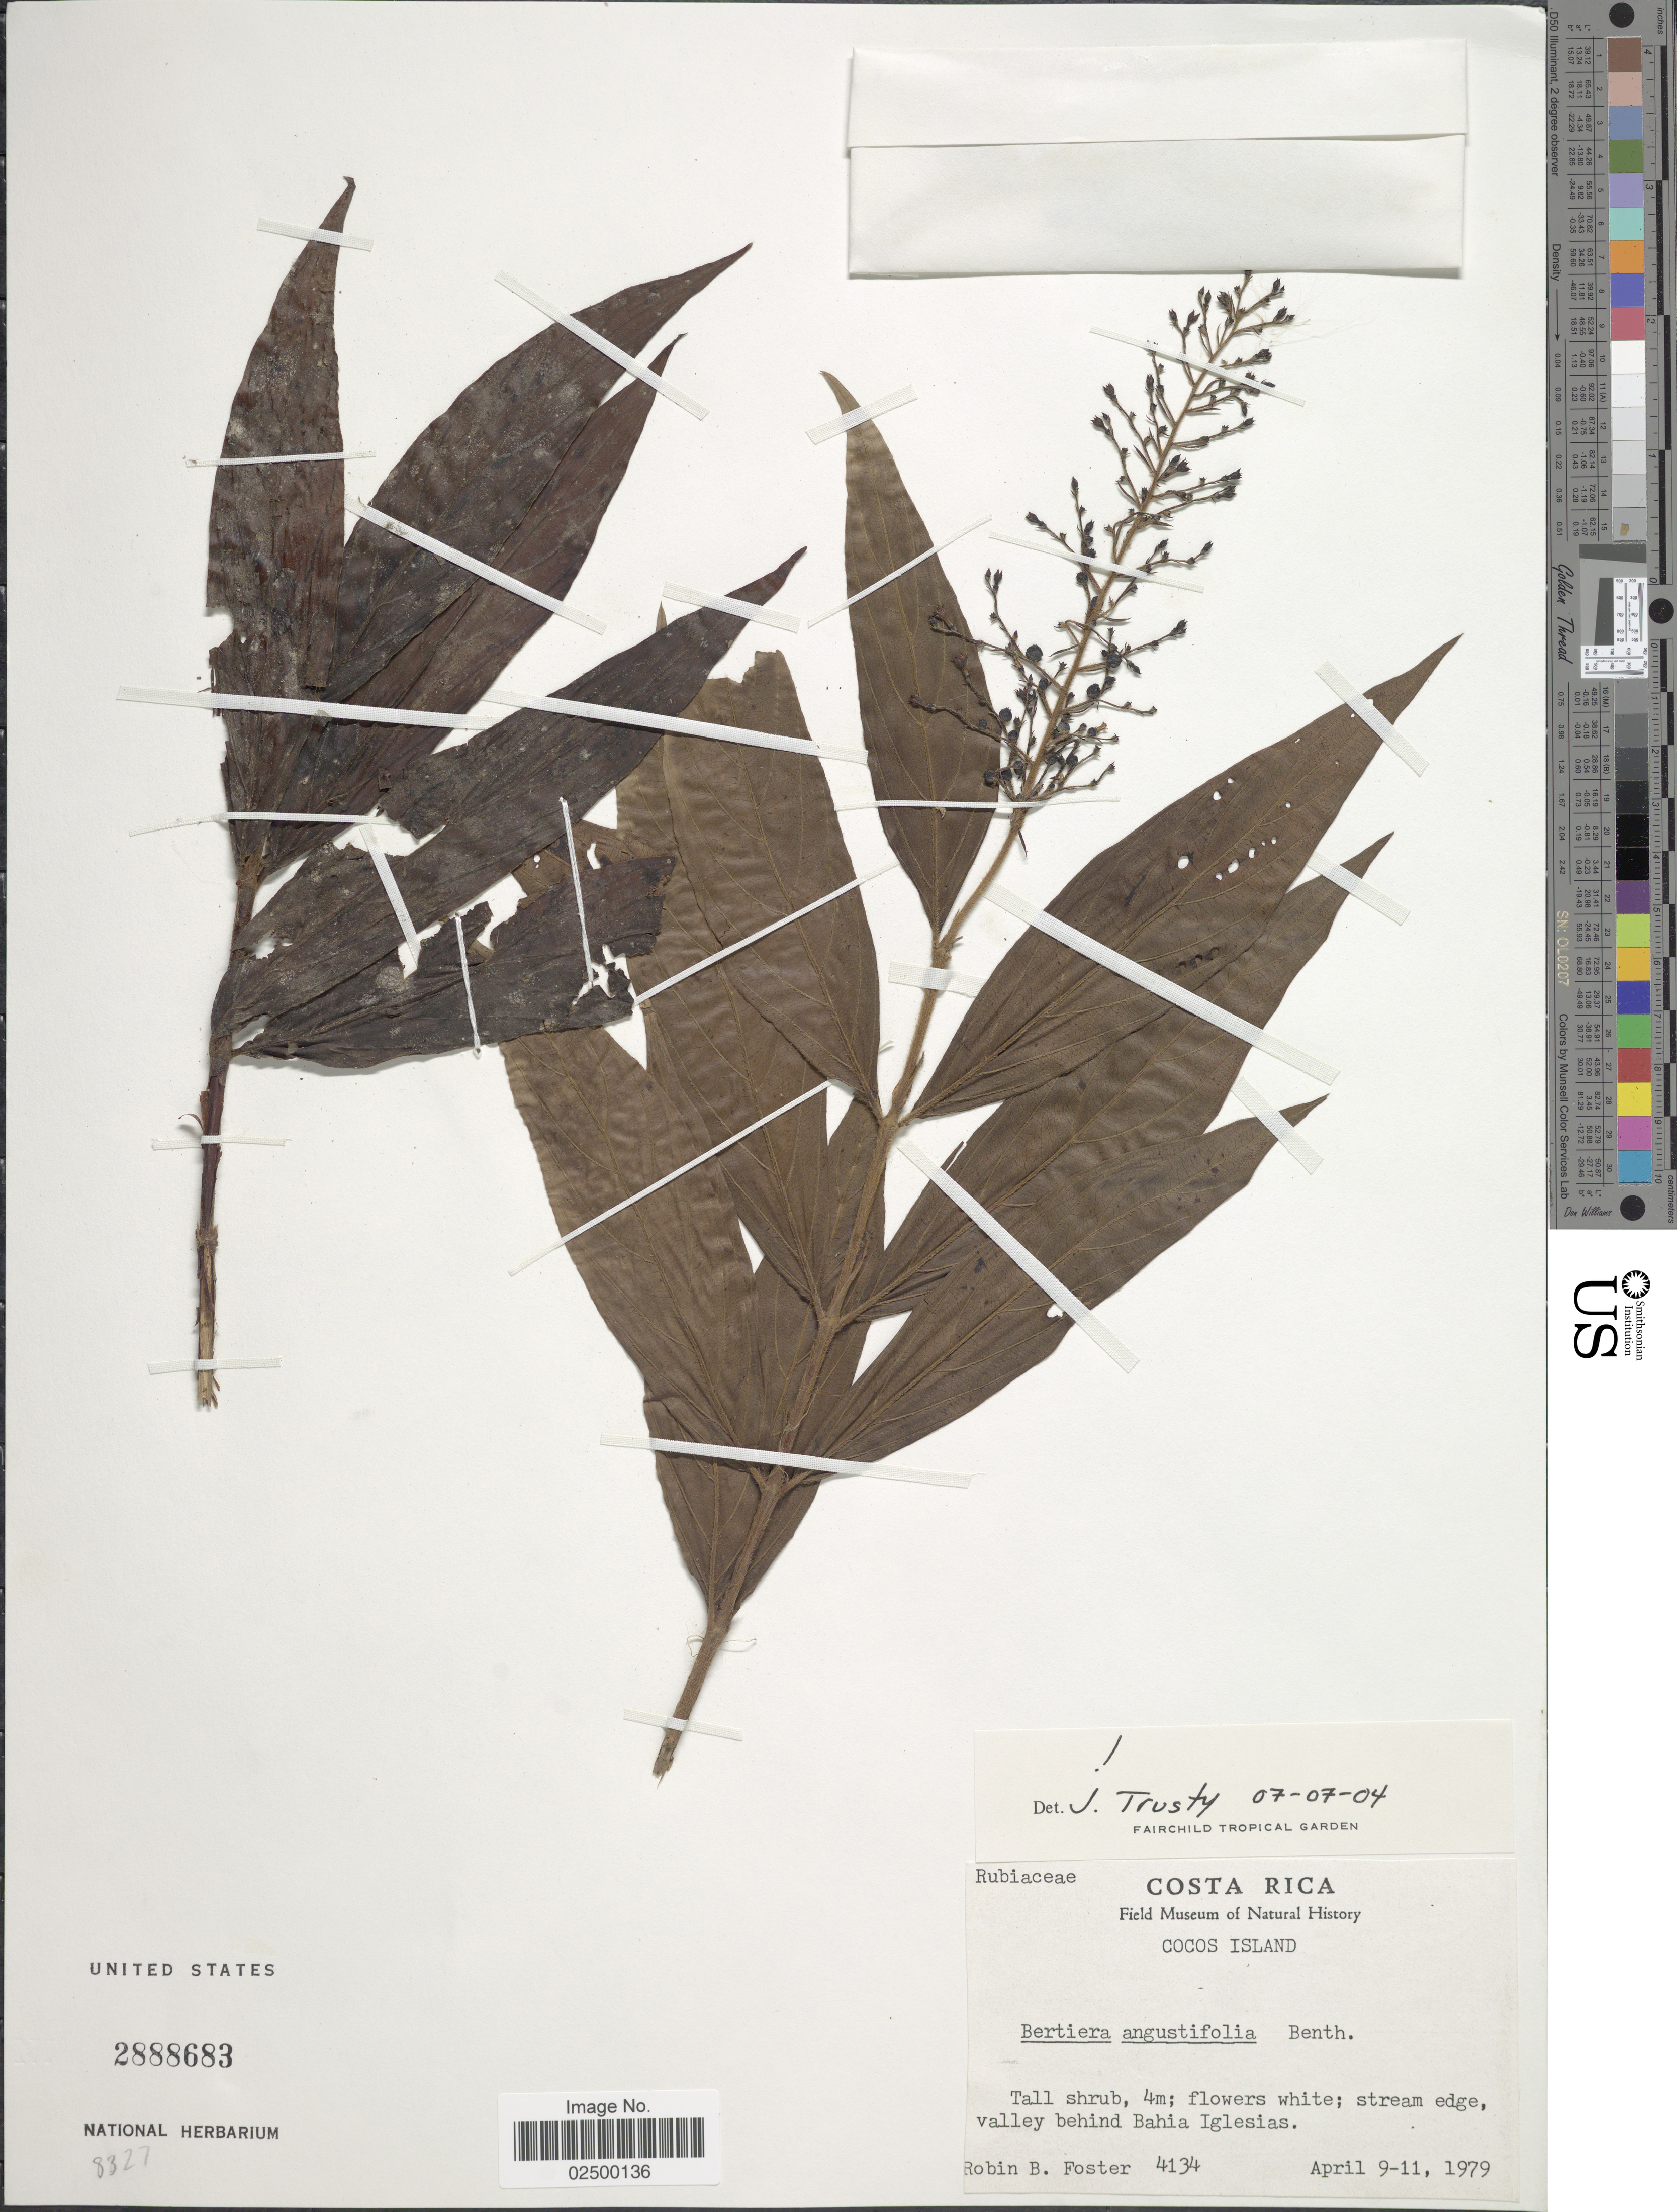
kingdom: Plantae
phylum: Tracheophyta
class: Magnoliopsida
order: Gentianales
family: Rubiaceae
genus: Bertiera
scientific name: Bertiera angustifolia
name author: Benth.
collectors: R. B. Foster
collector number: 4134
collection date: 1979-04-09/1979-04-11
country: Costa Rica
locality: Cocos Island, stream edge, valley behind Bahia Iglesias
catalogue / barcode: US 2888683